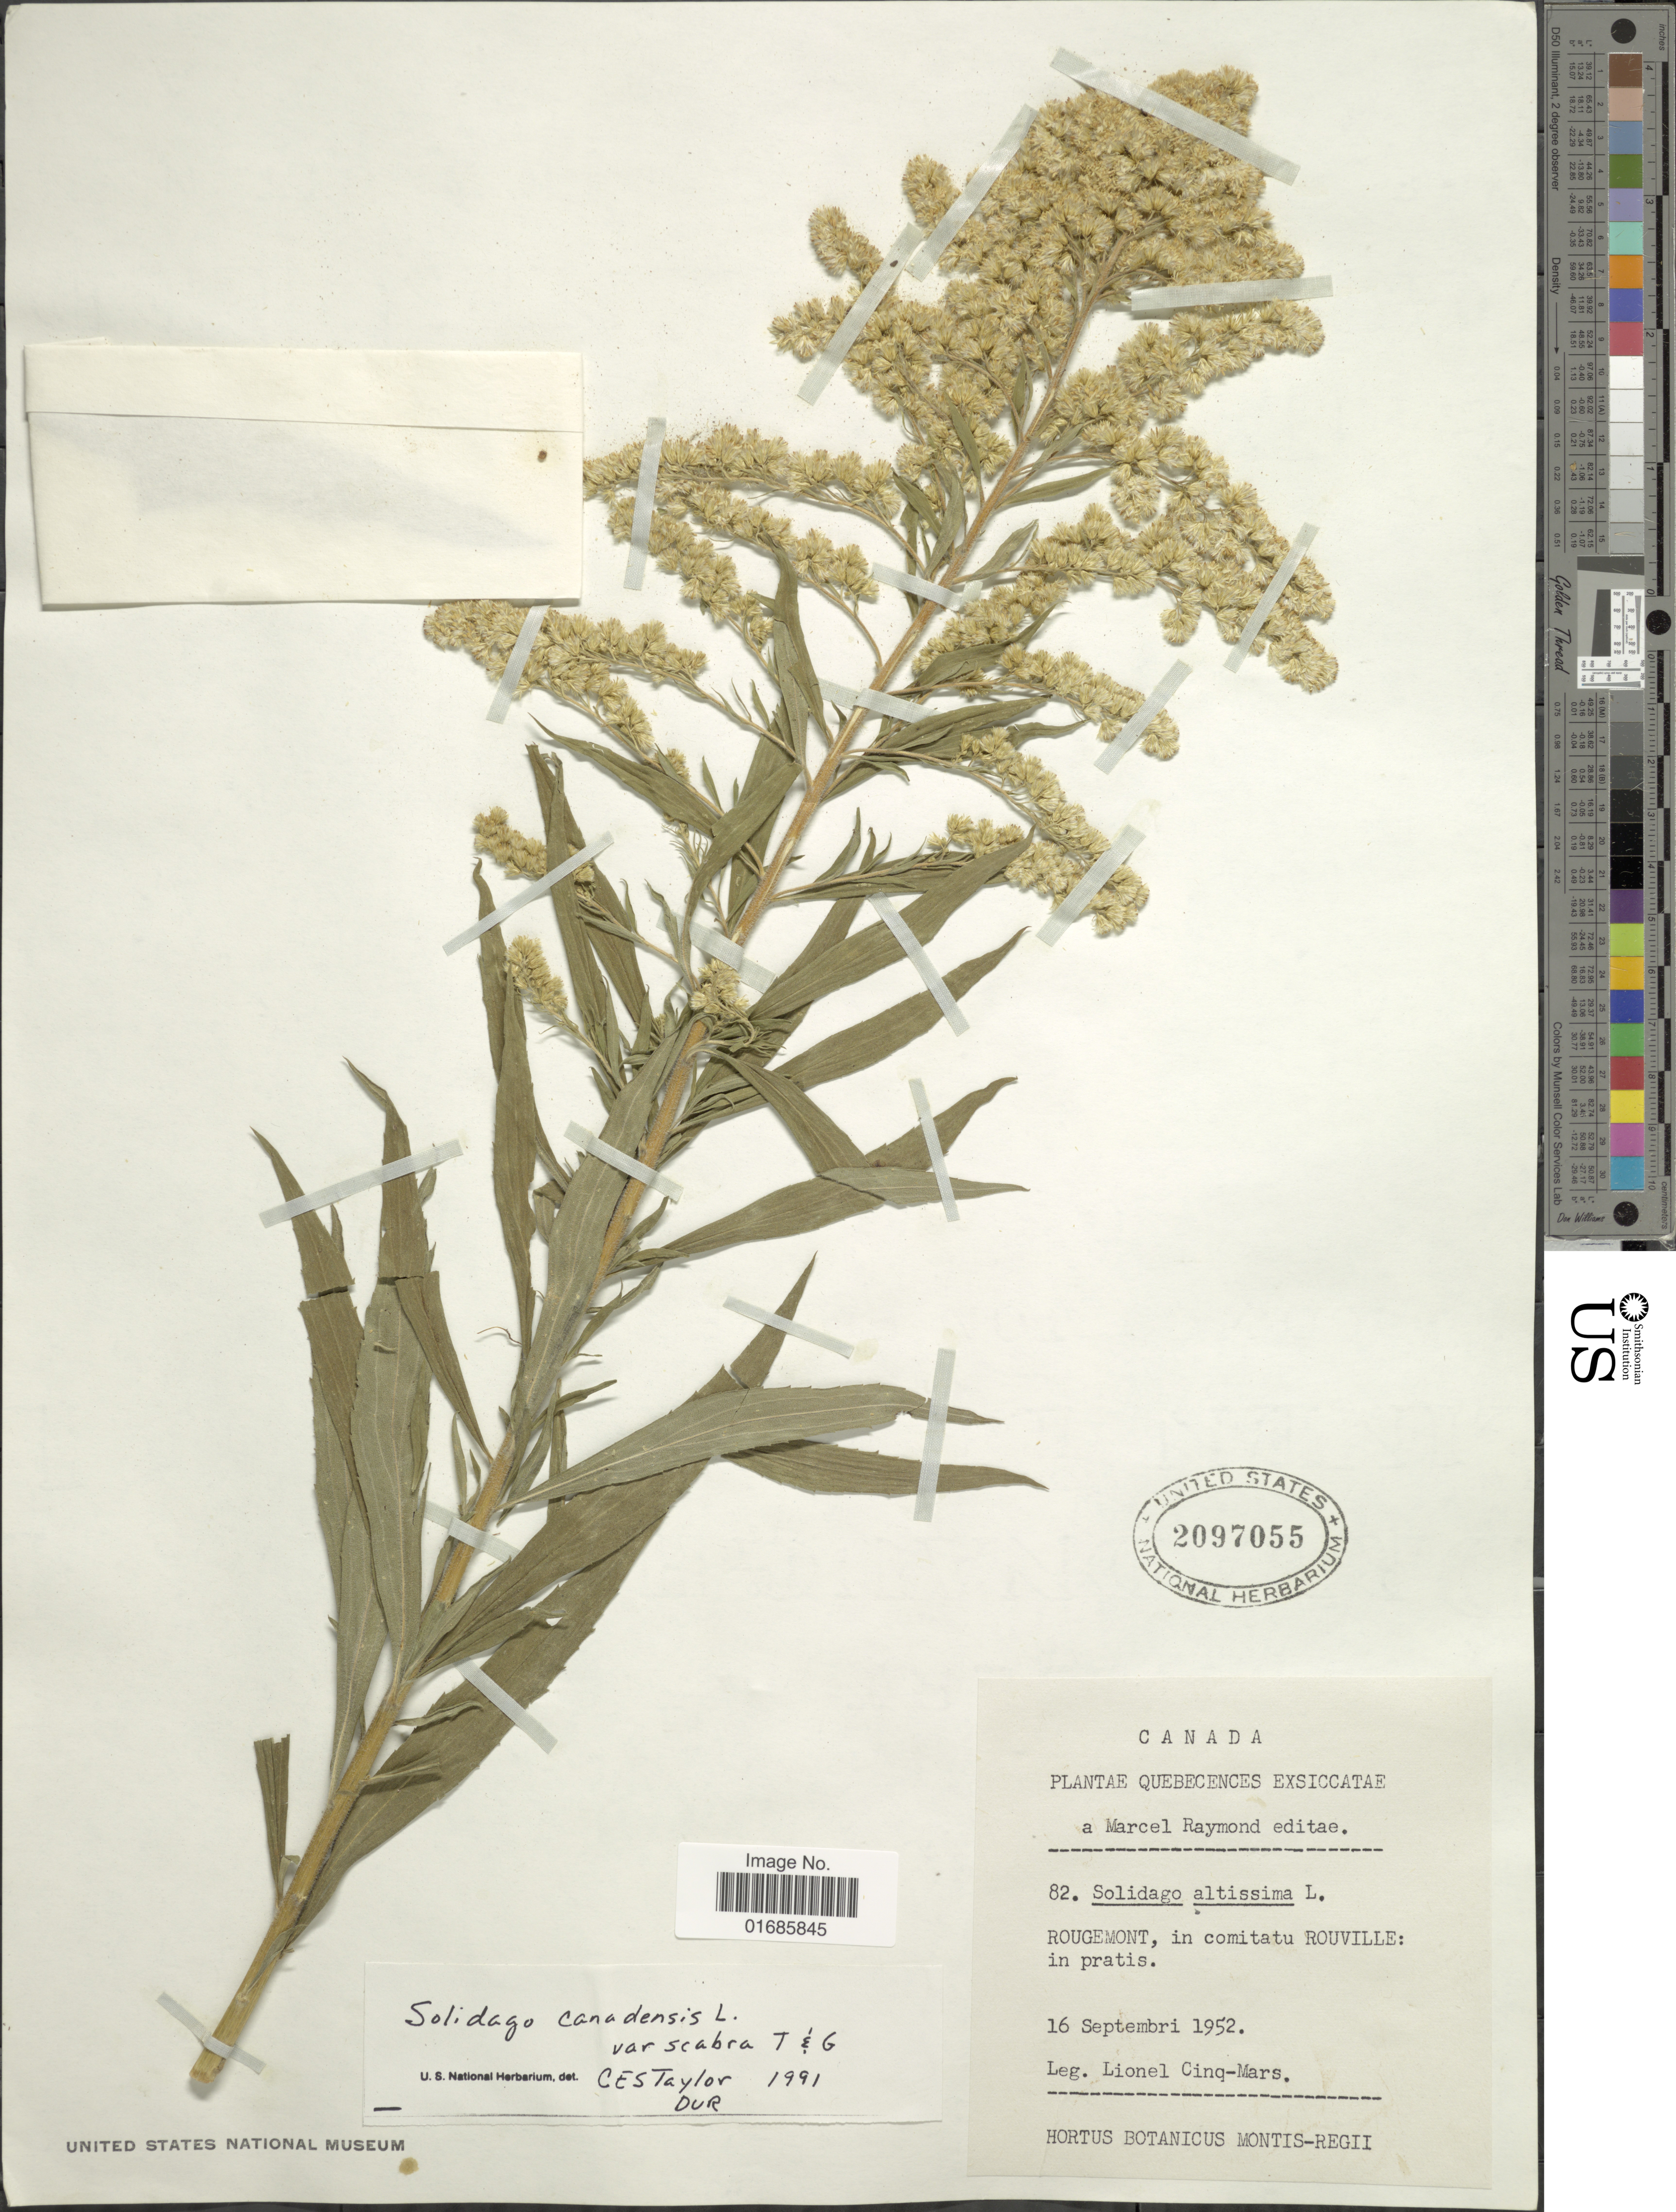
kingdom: Plantae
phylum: Tracheophyta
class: Magnoliopsida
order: Asterales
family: Asteraceae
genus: Solidago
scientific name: Solidago canadensis var. scabra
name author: (Muhl. ex Willd.) Torr. & A. Gray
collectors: L. Clinq-Mars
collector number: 82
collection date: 1952-09-16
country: Canada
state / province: Quebec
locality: Rougemont, in comitatu Rouville, in pratis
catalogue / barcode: US 2097055